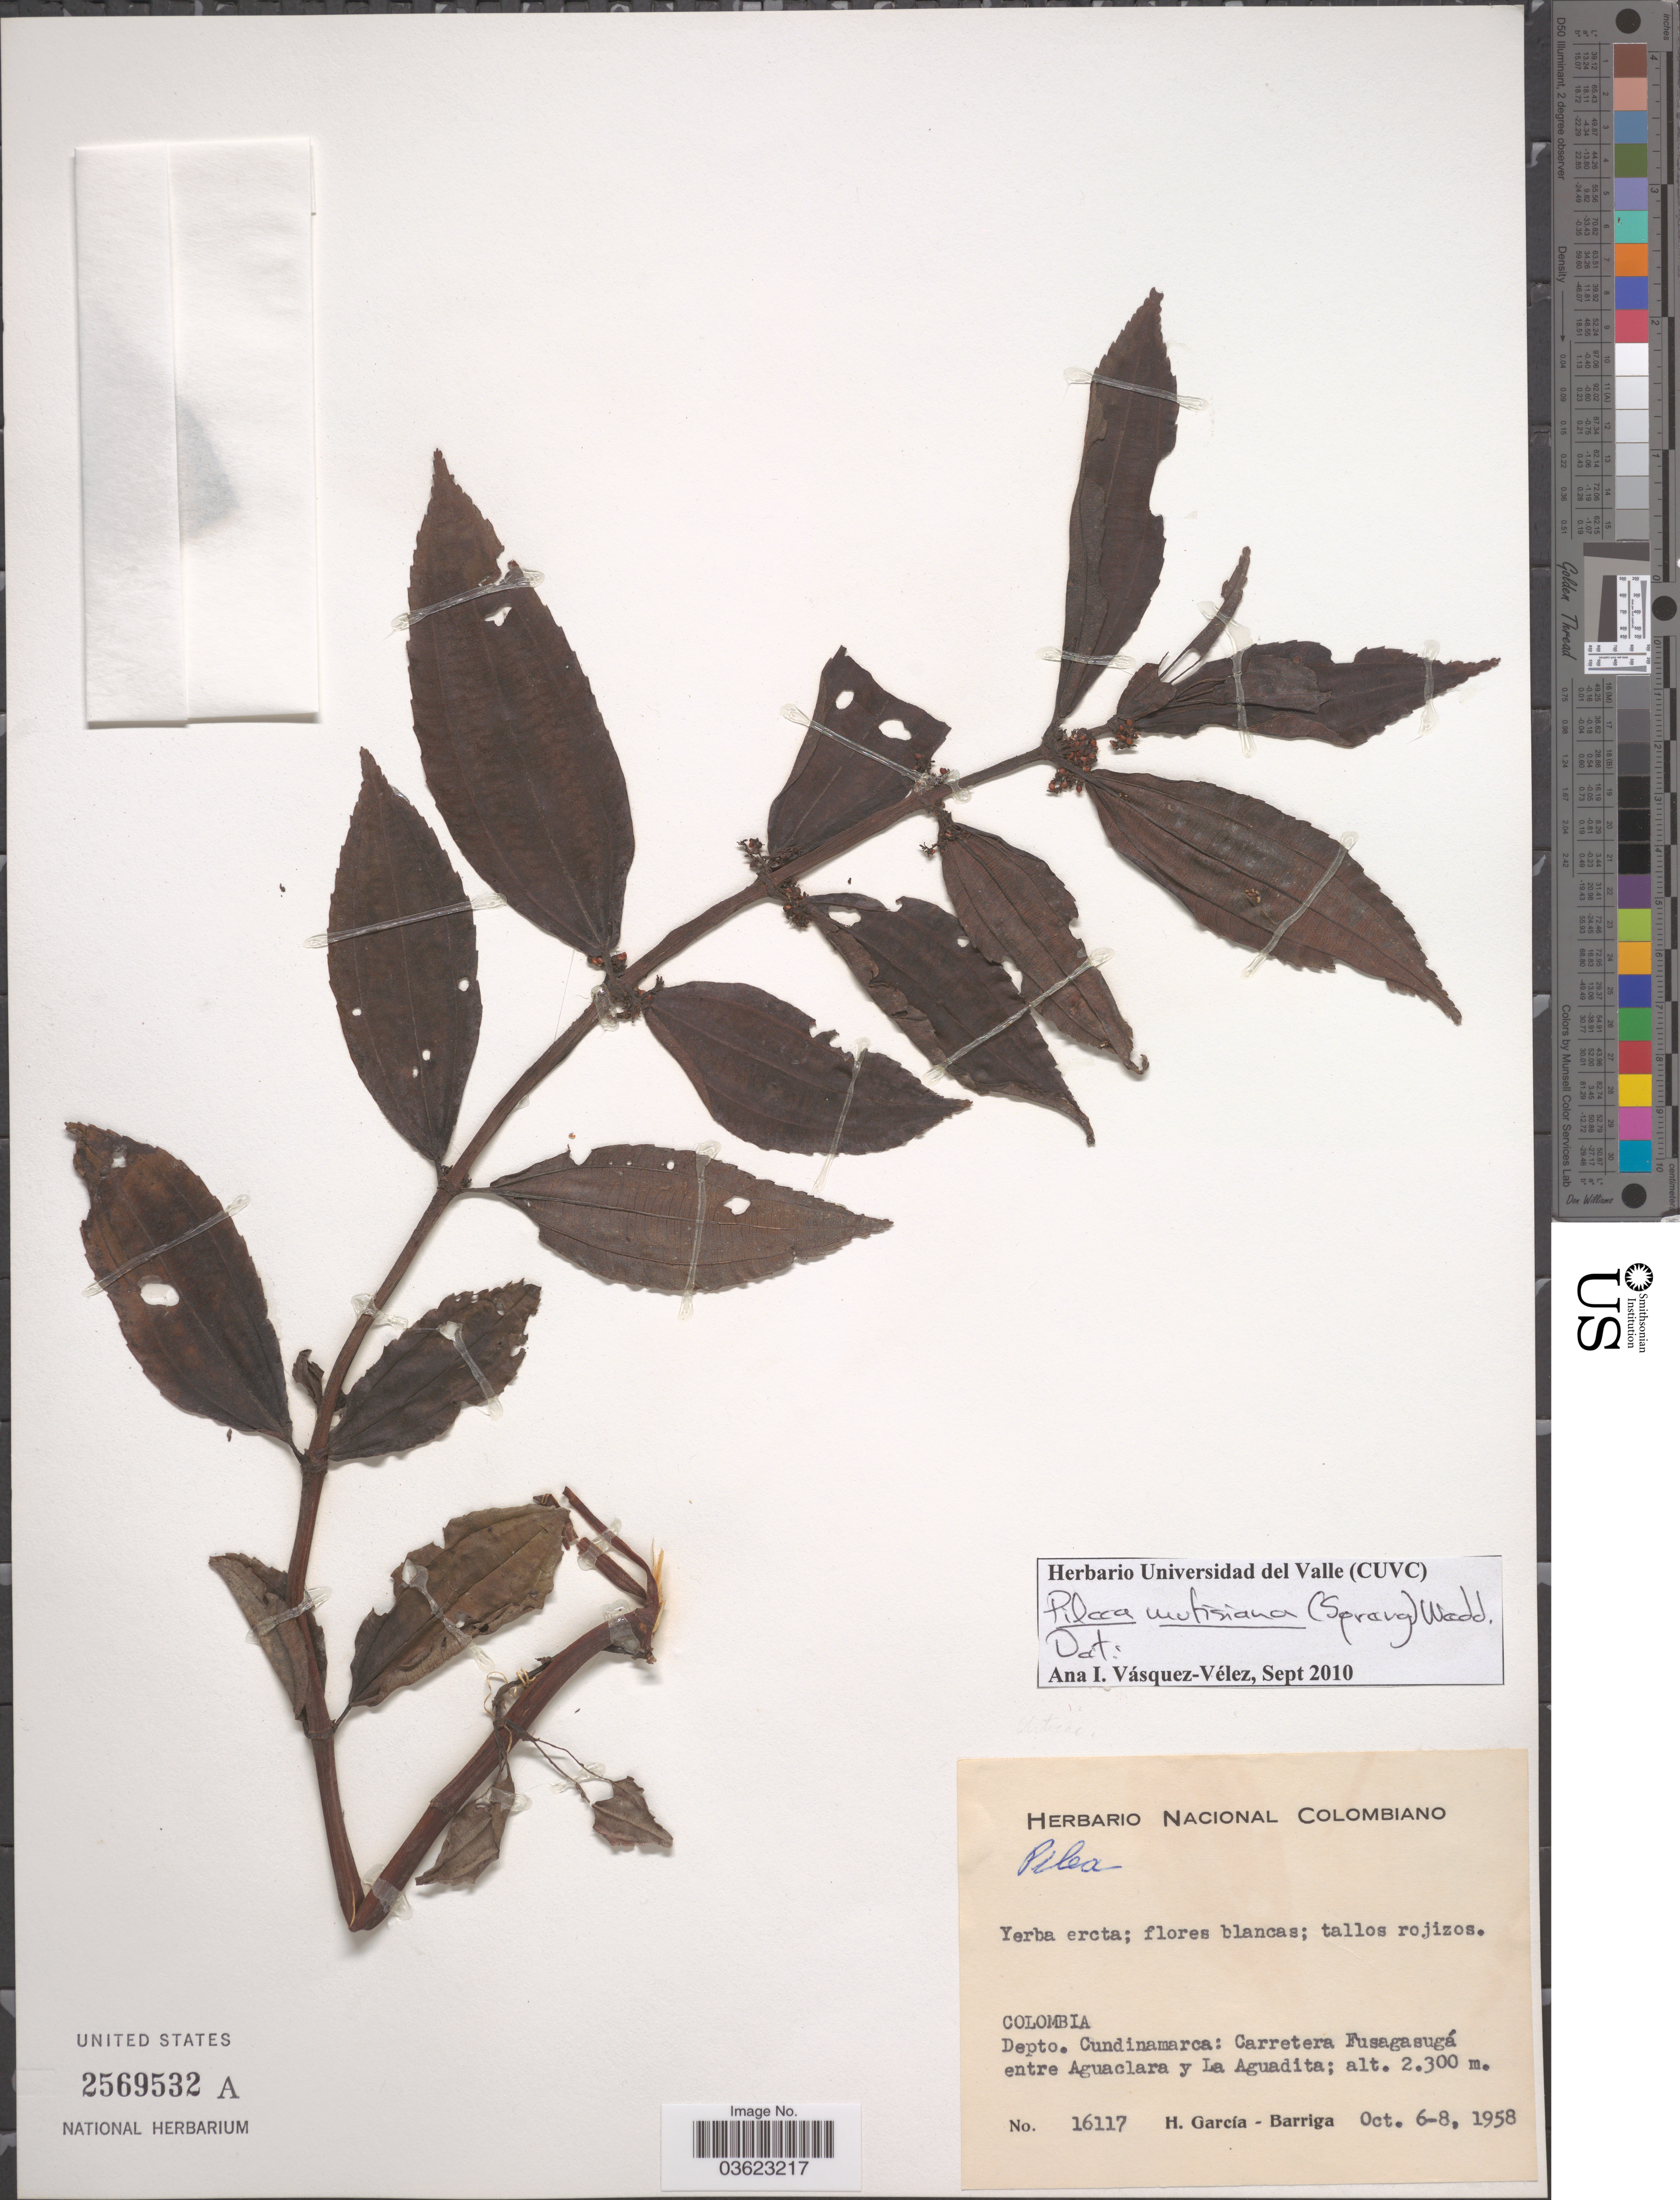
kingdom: Plantae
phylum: Tracheophyta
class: Magnoliopsida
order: Rosales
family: Urticaceae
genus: Pilea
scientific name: Pilea mutisiana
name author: Wedd.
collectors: H. García Barriga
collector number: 16117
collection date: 1958-10-06/1958-10-08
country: Colombia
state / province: Cundinamarca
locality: Depto. Cundinamarca: Carretera Fusagasugá entre Aguaclara y La Aguadita.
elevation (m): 2300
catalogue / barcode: US 2569532A